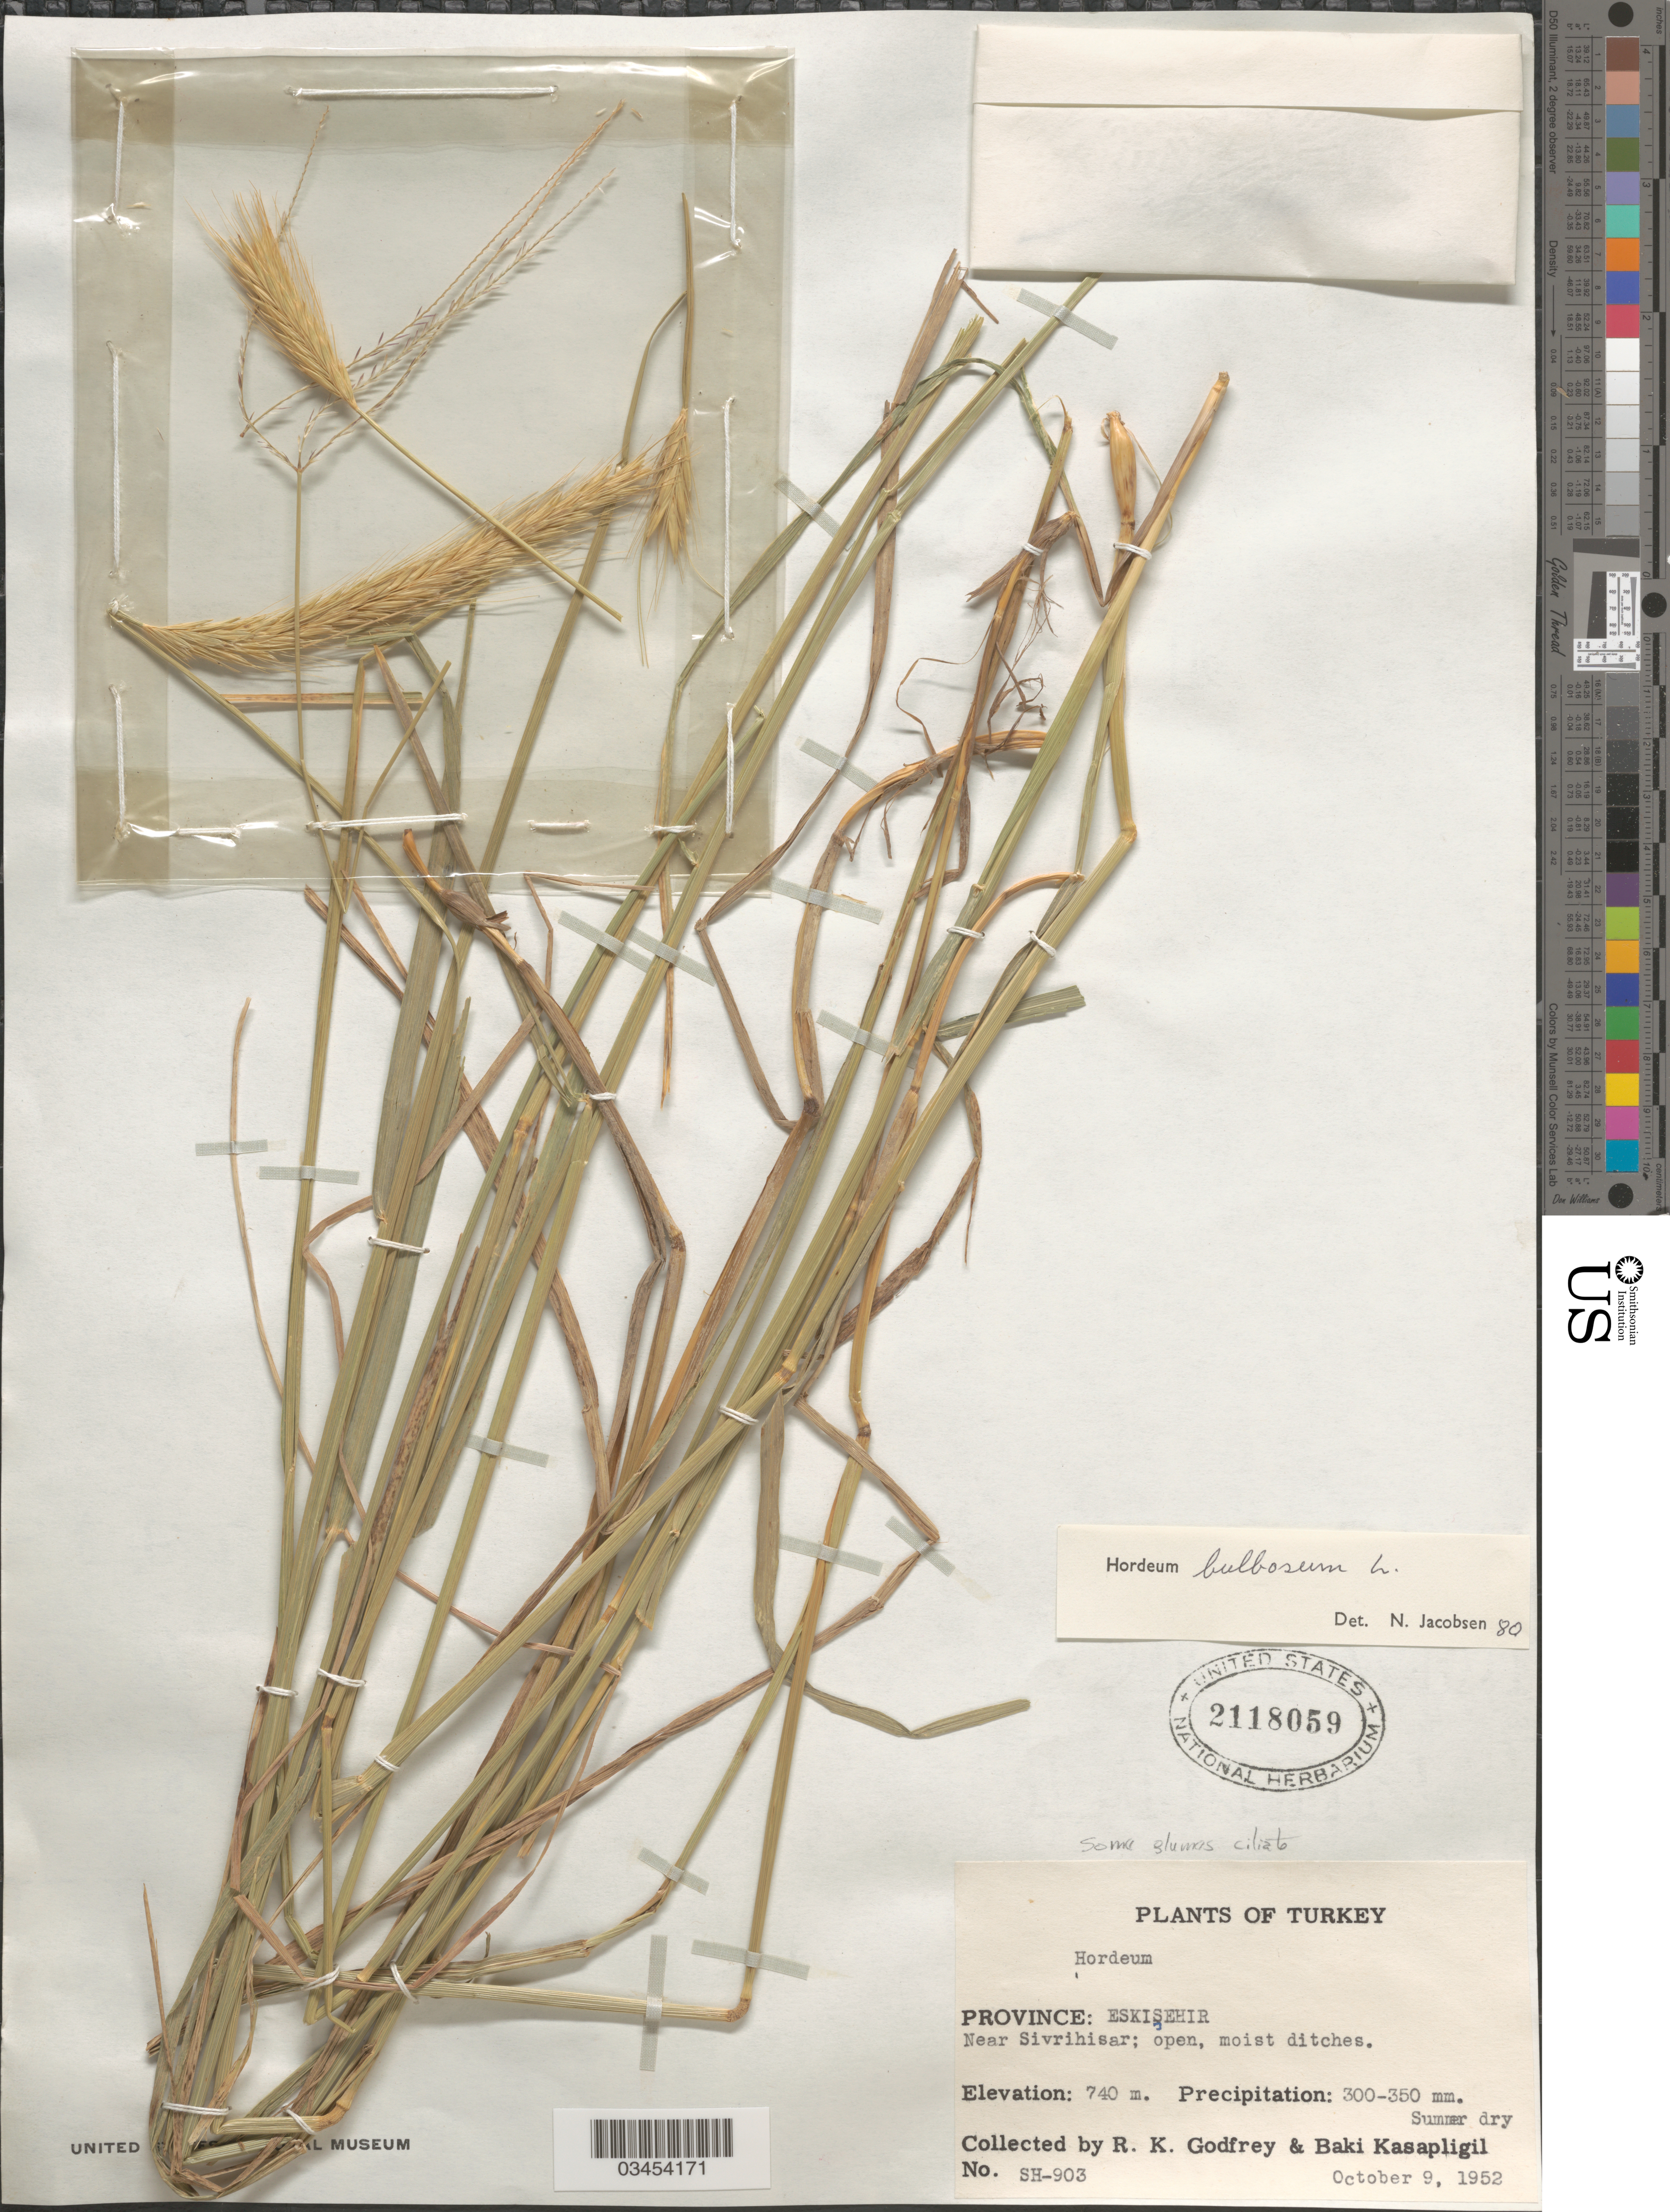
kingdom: Plantae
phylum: Tracheophyta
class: Liliopsida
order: Poales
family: Poaceae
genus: Hordeum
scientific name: Hordeum bulbosum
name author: L.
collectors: R. K. Godfrey & B. Kasapligil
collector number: SH-903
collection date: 1952-10-09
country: Turkey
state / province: Eskisehir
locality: Near Sivrihisar.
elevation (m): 740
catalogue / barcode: US 2118059